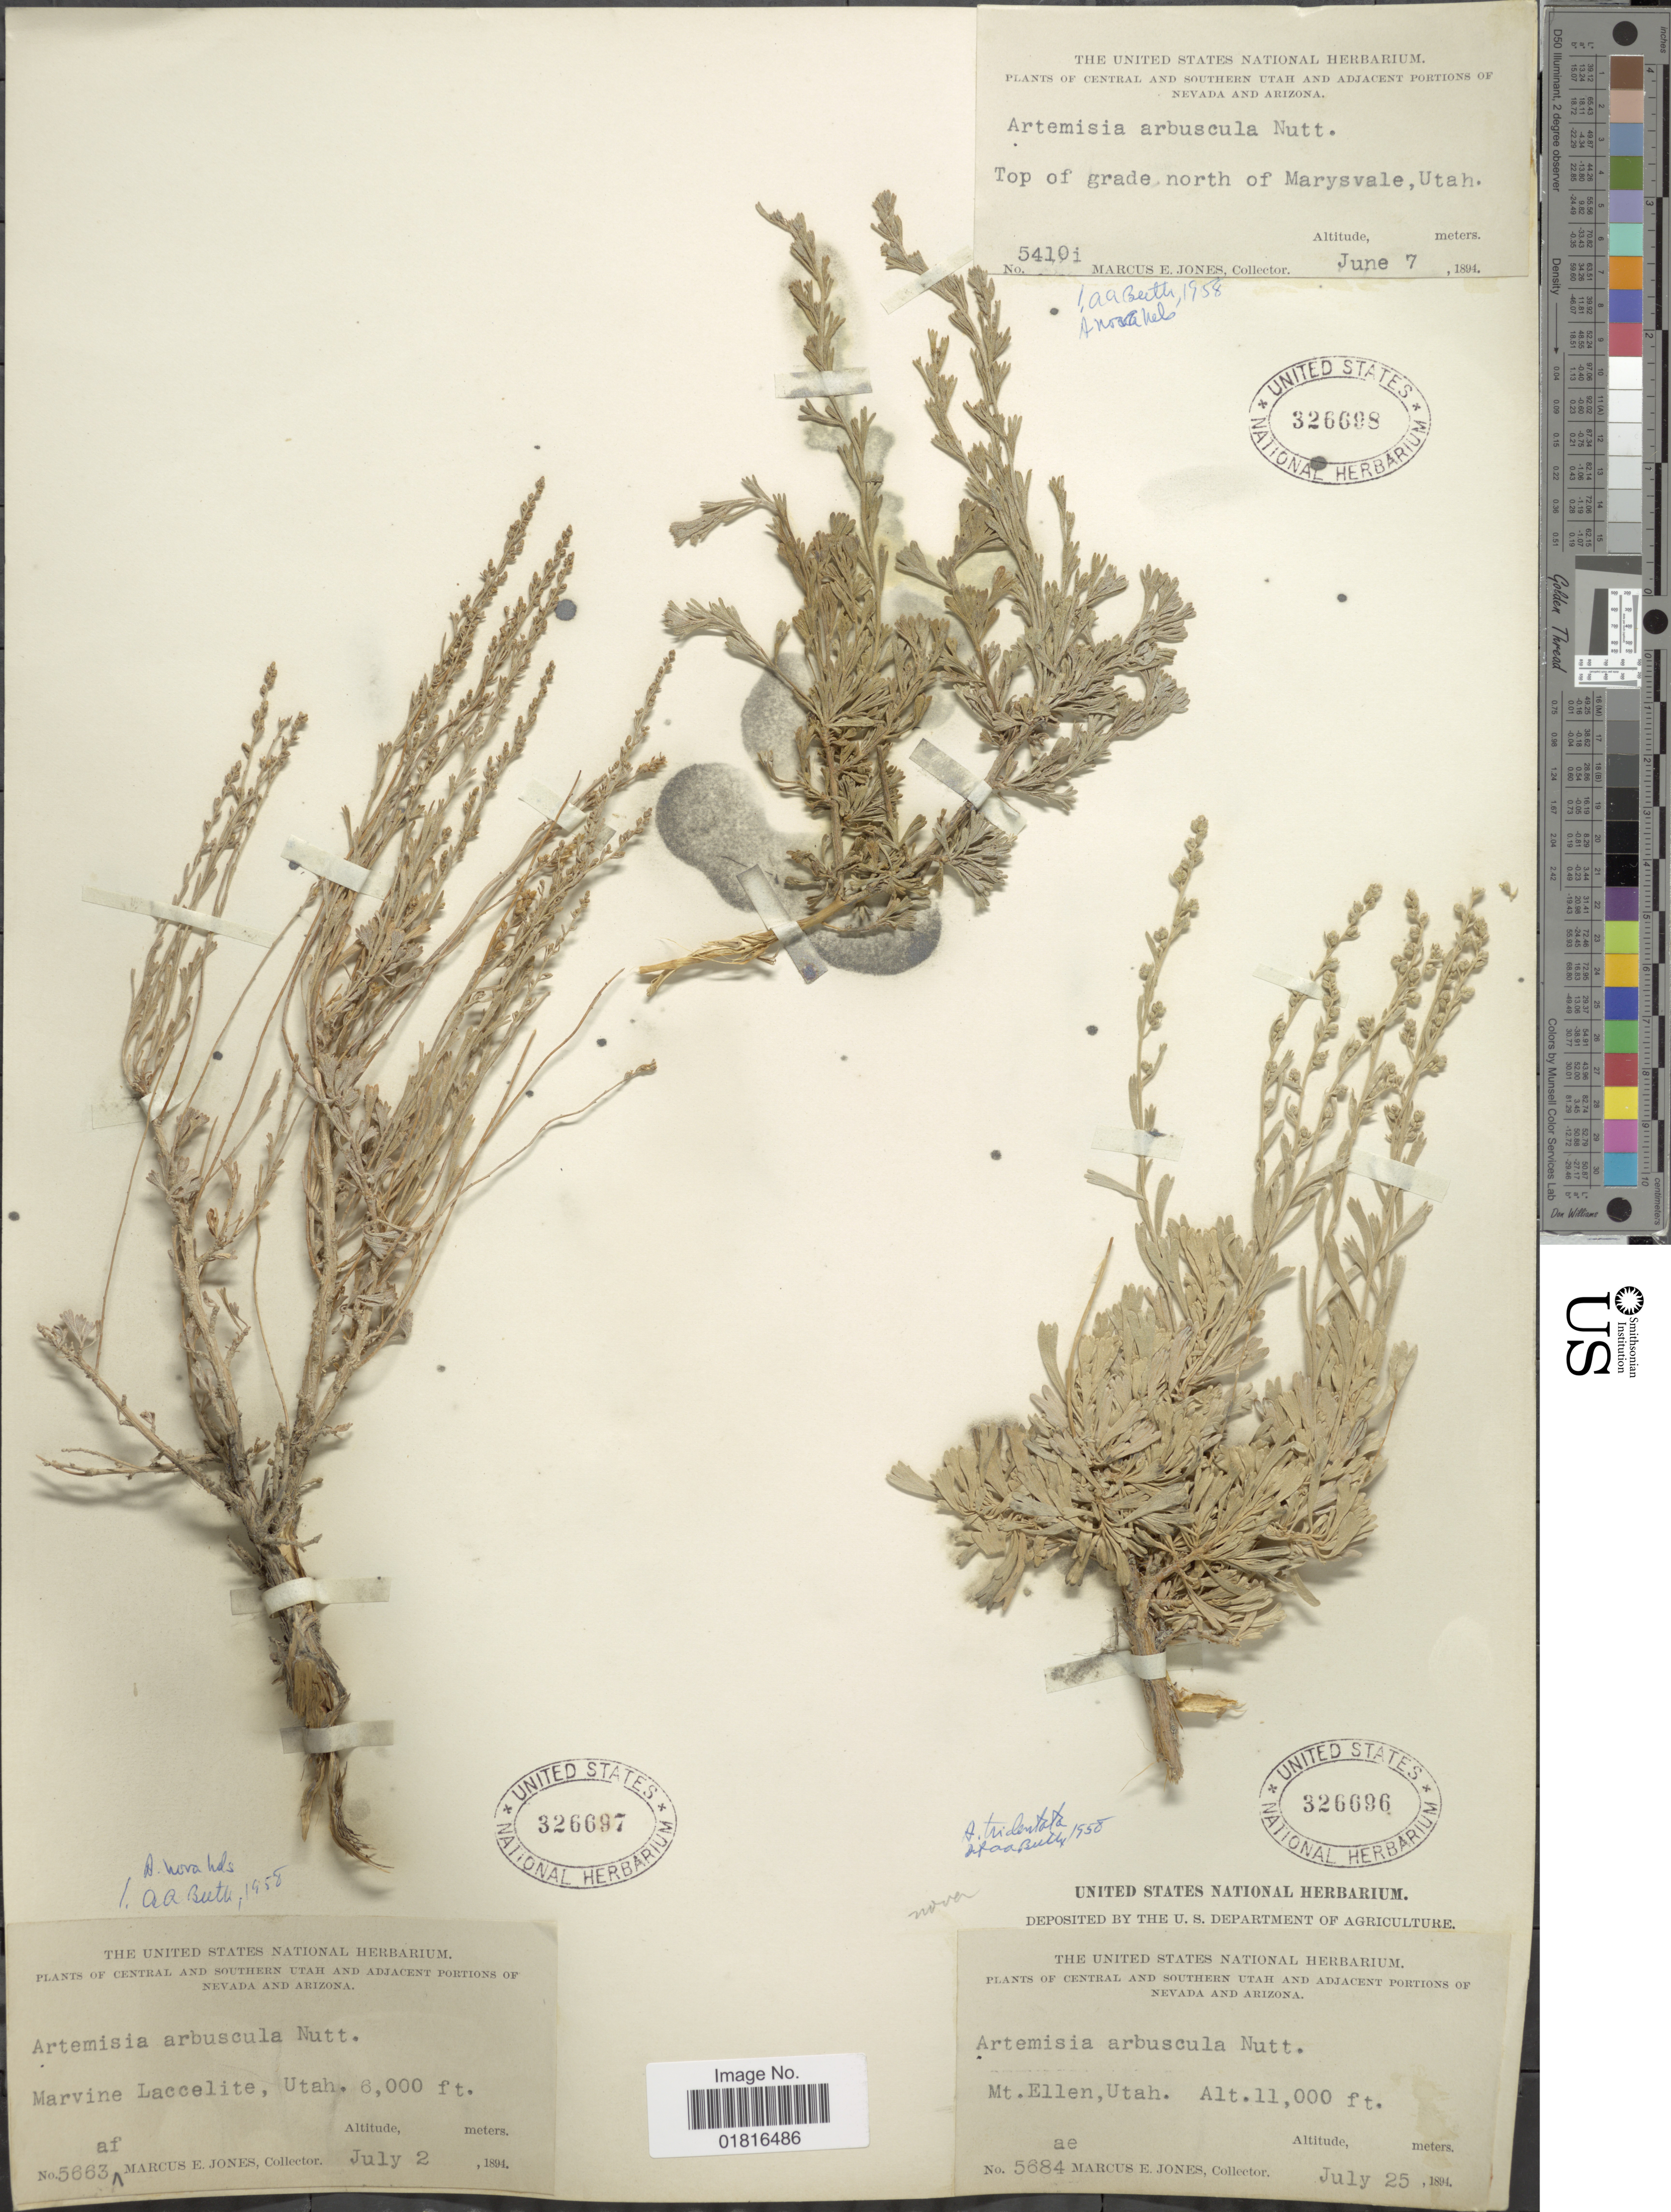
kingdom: Plantae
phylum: Tracheophyta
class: Magnoliopsida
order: Asterales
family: Asteraceae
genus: Artemisia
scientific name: Artemisia nova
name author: A. Nelson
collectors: M. E. Jones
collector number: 5684ae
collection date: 1894-07-25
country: United States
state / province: Utah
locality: Central and Southern Utah and Adjacent Portions of Nevada and Arizona, Mt. Ellen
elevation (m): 3353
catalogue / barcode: US 326696-2